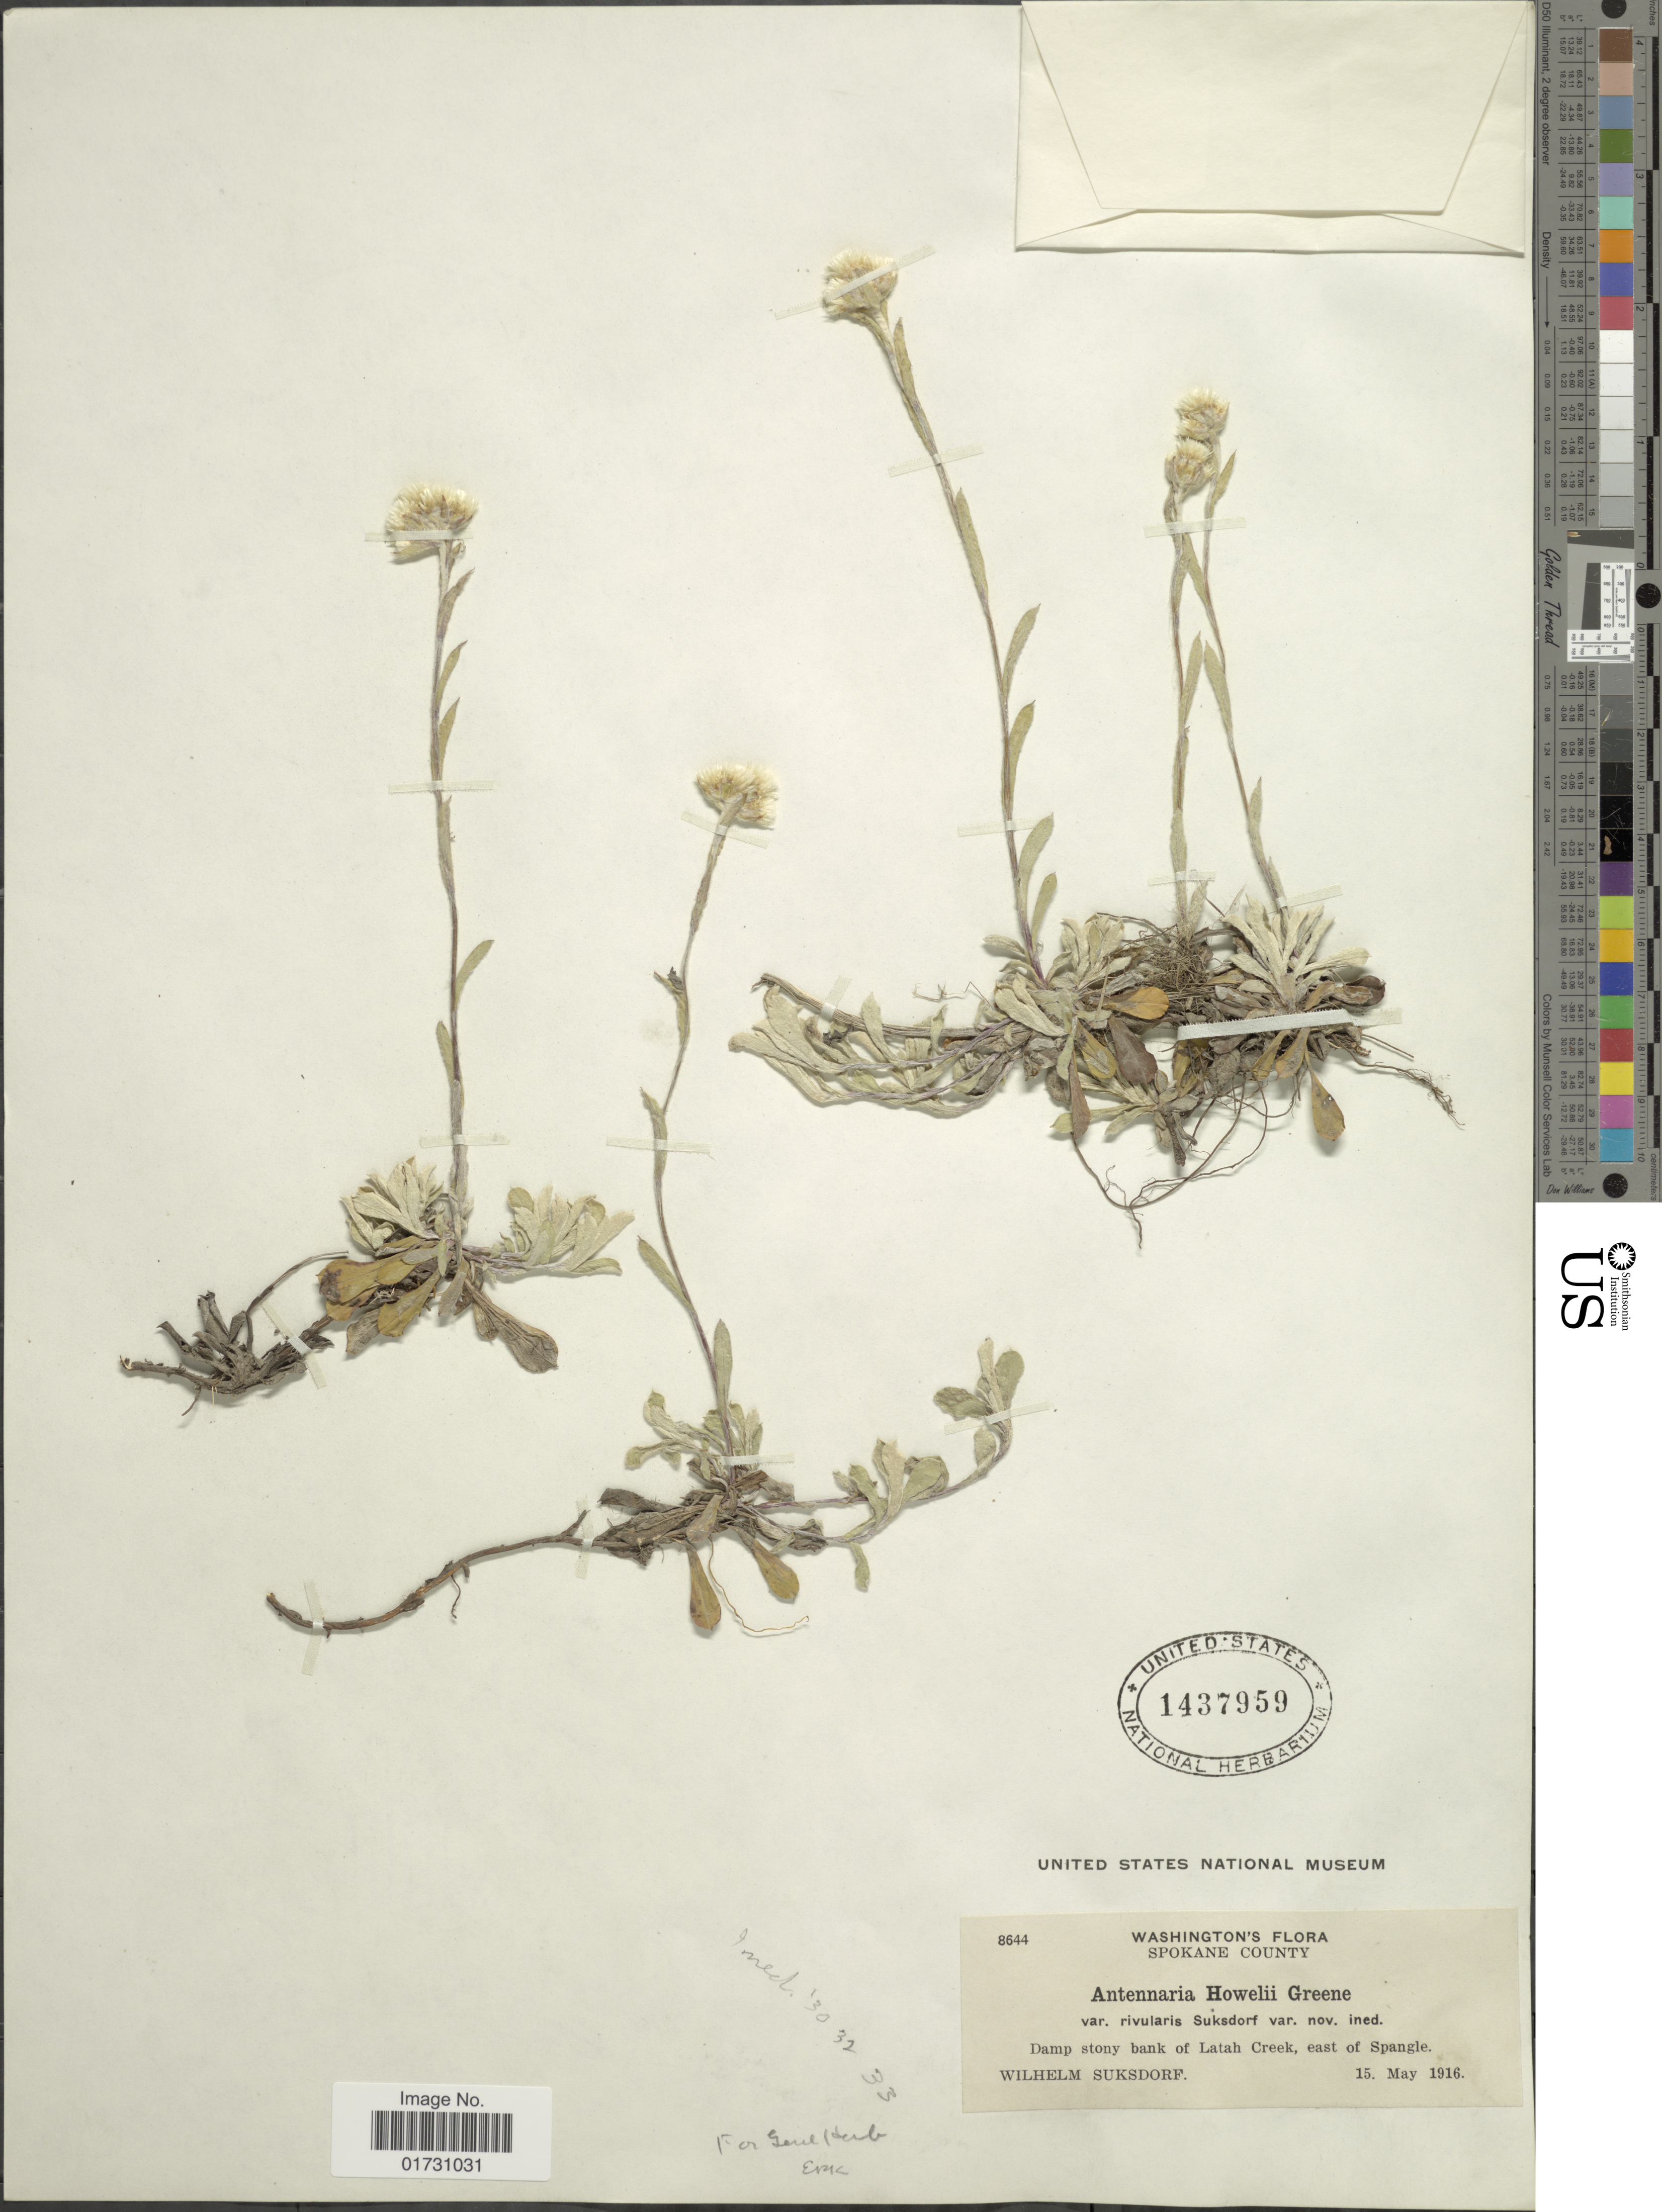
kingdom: Plantae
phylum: Tracheophyta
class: Magnoliopsida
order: Asterales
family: Asteraceae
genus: Antennaria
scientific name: Antennaria howellii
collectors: W. N. Suksdorf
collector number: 8644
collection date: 1916-05-15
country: United States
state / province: Washington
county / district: Spokane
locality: Spokane County, Damp stony bank of Latah Creek, east of Spangle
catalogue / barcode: US 1437959